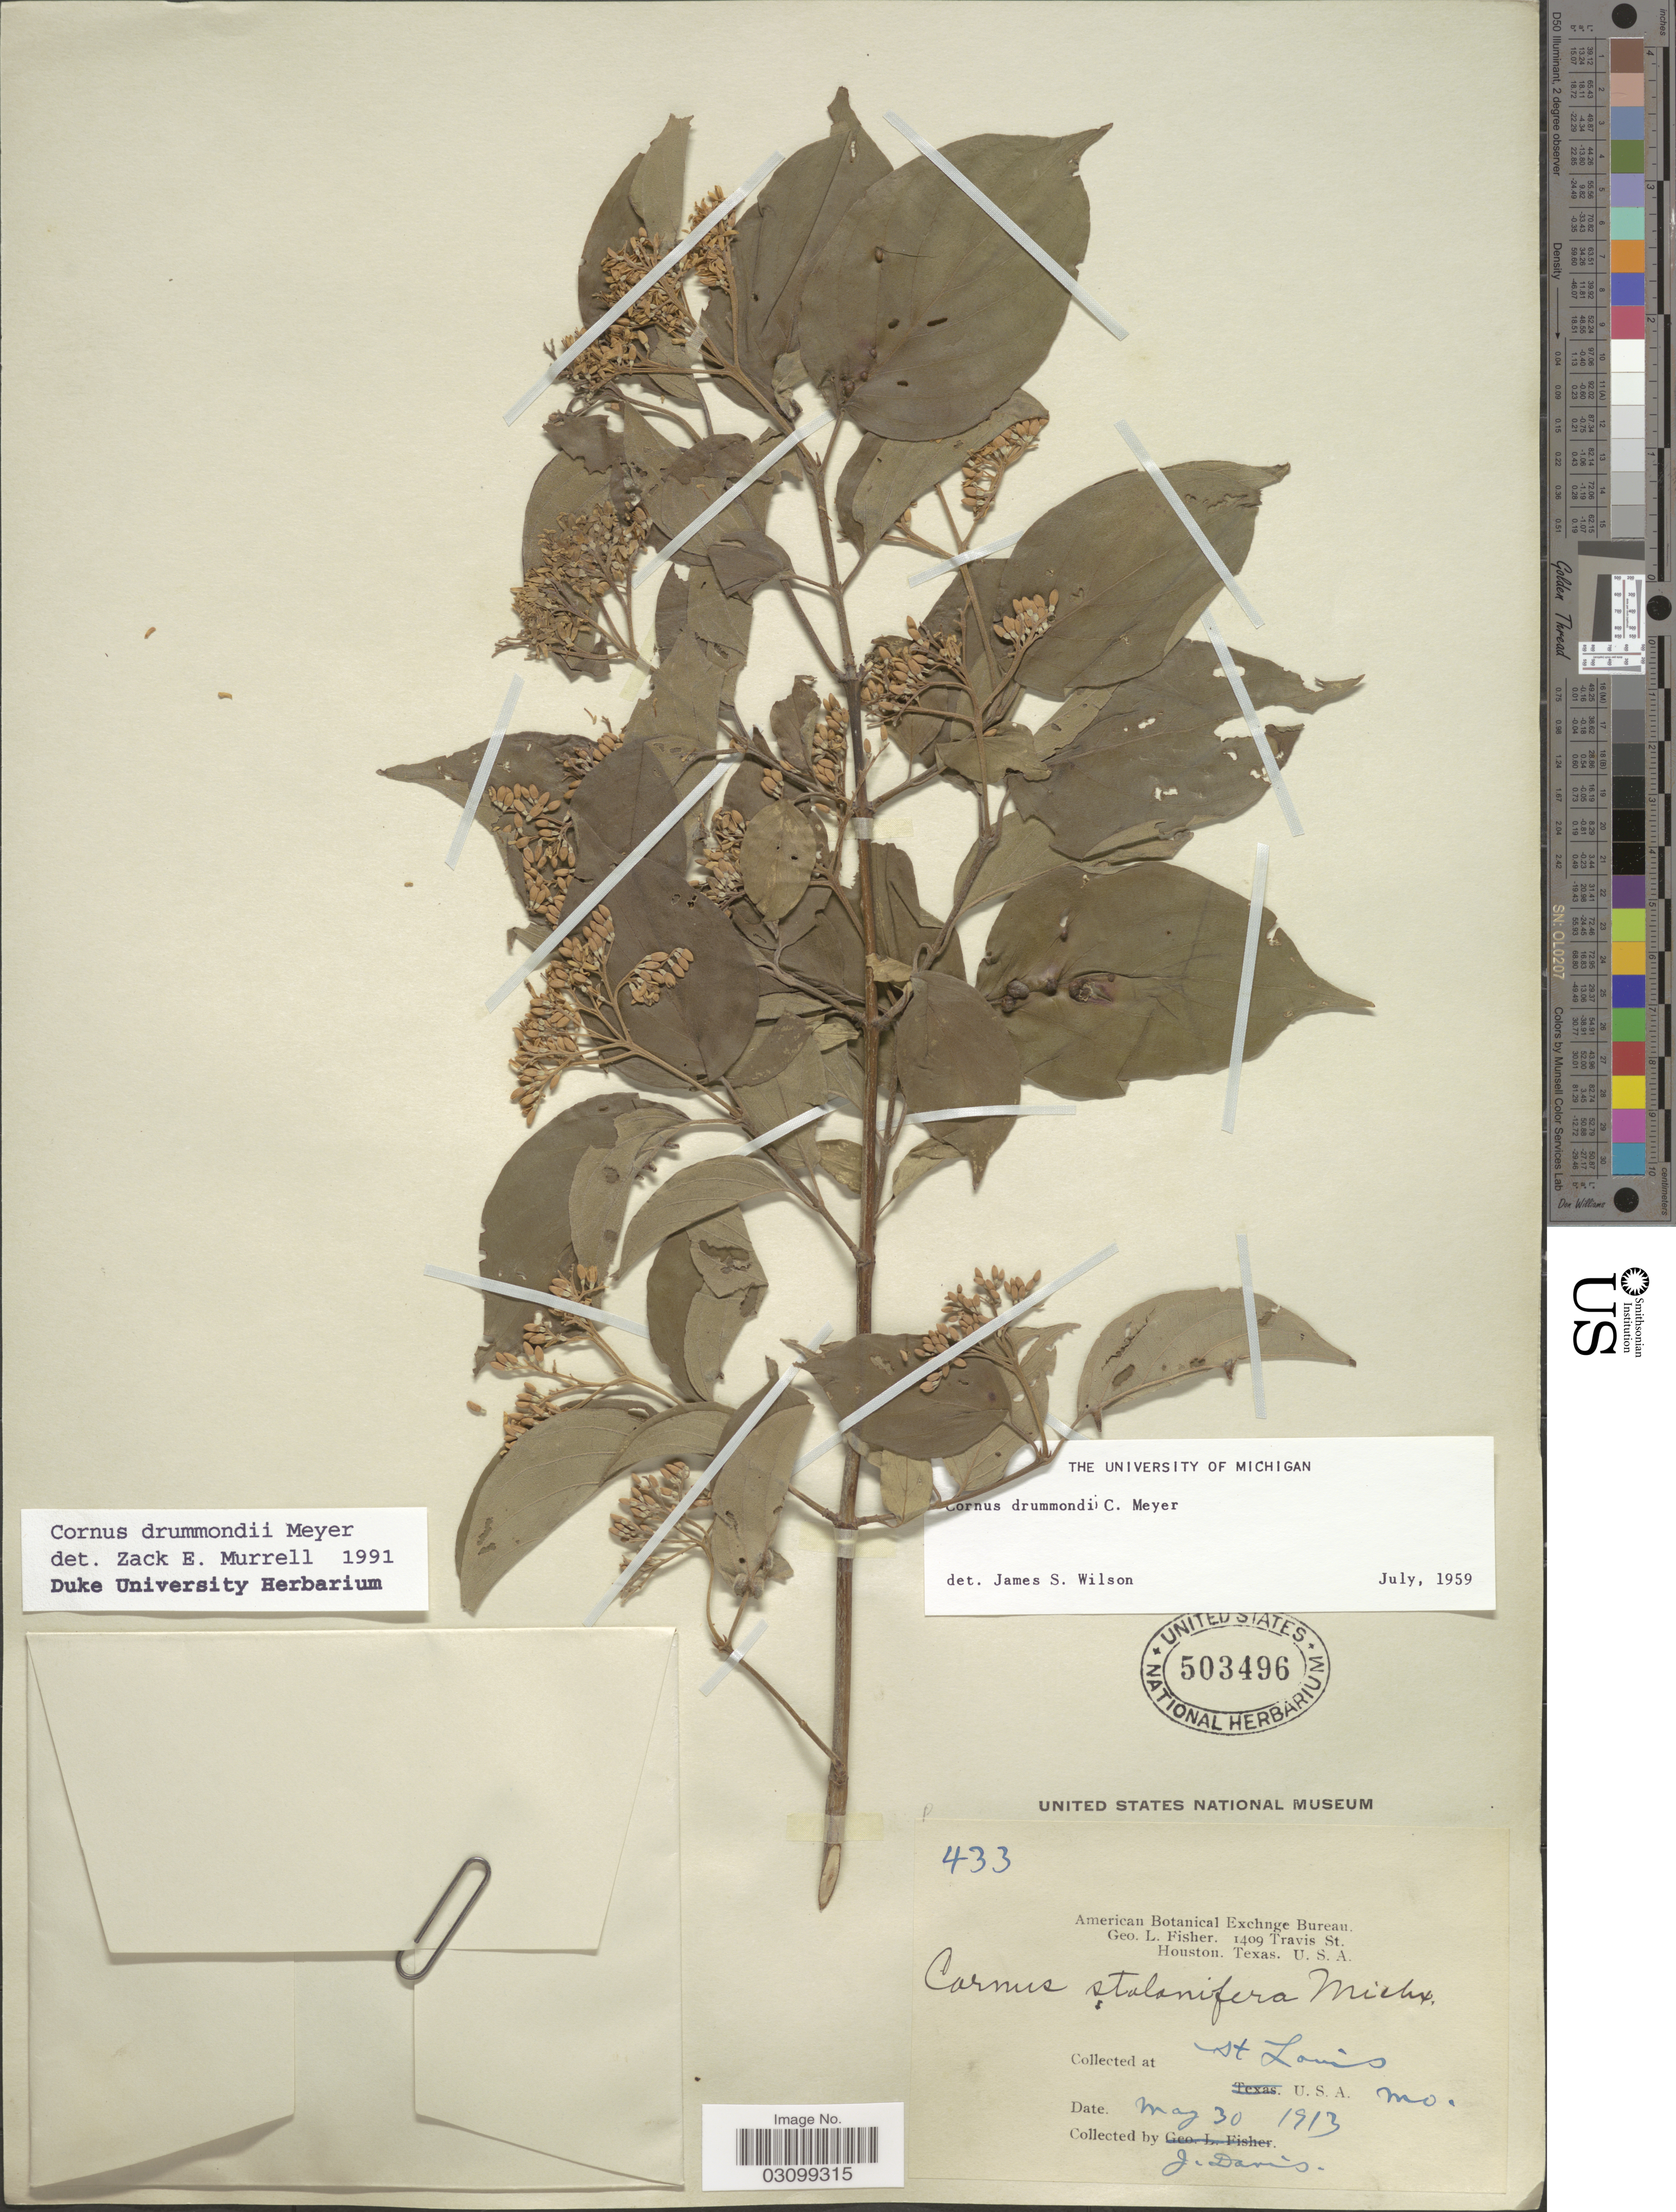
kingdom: Plantae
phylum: Tracheophyta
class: Magnoliopsida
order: Cornales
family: Cornaceae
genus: Cornus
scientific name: Cornus drummondii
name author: C.A. Mey.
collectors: J. Davis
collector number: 433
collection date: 1913-05-30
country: United States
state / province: Missouri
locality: St Louis.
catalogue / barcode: US 503496